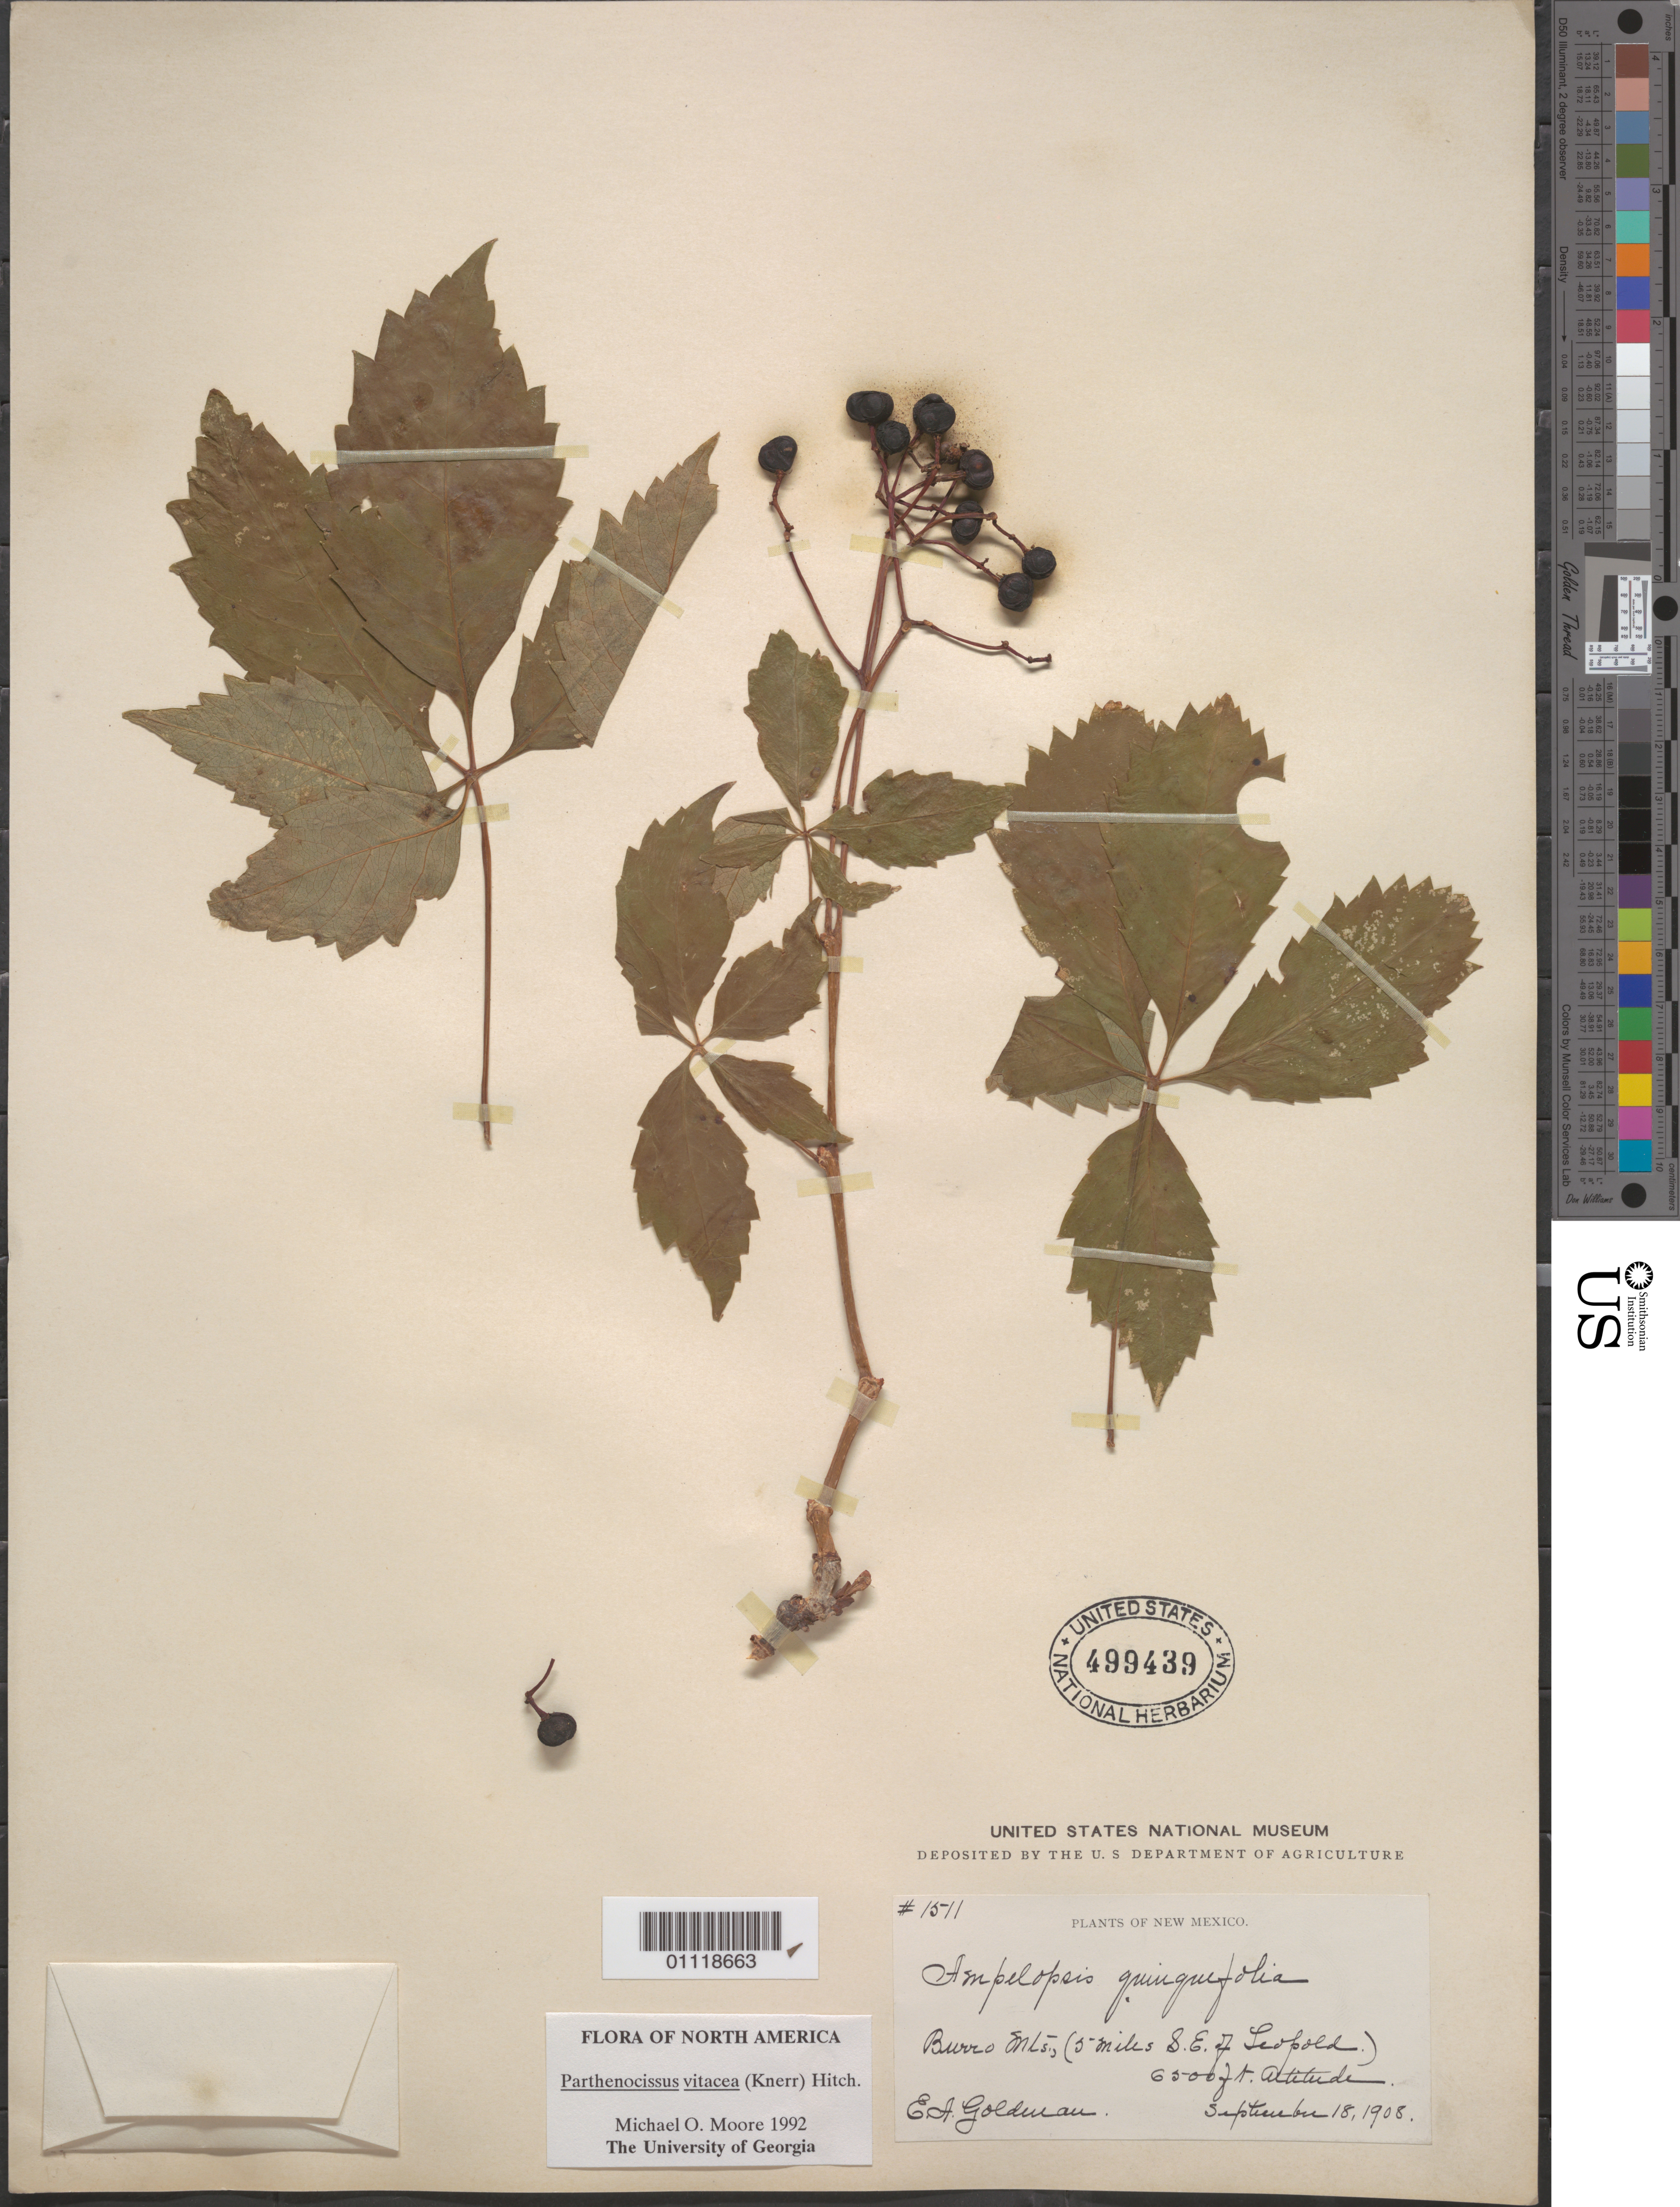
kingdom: Plantae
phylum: Tracheophyta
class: Magnoliopsida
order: Vitales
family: Vitaceae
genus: Parthenocissus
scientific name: Parthenocissus vitacea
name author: (Knerr) Hitchc.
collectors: E. A. Goldman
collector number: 1511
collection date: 1908-09-18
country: United States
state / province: New Mexico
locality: Burro Mts (5 mi SE of Leopold).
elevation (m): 1981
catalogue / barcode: US 499439